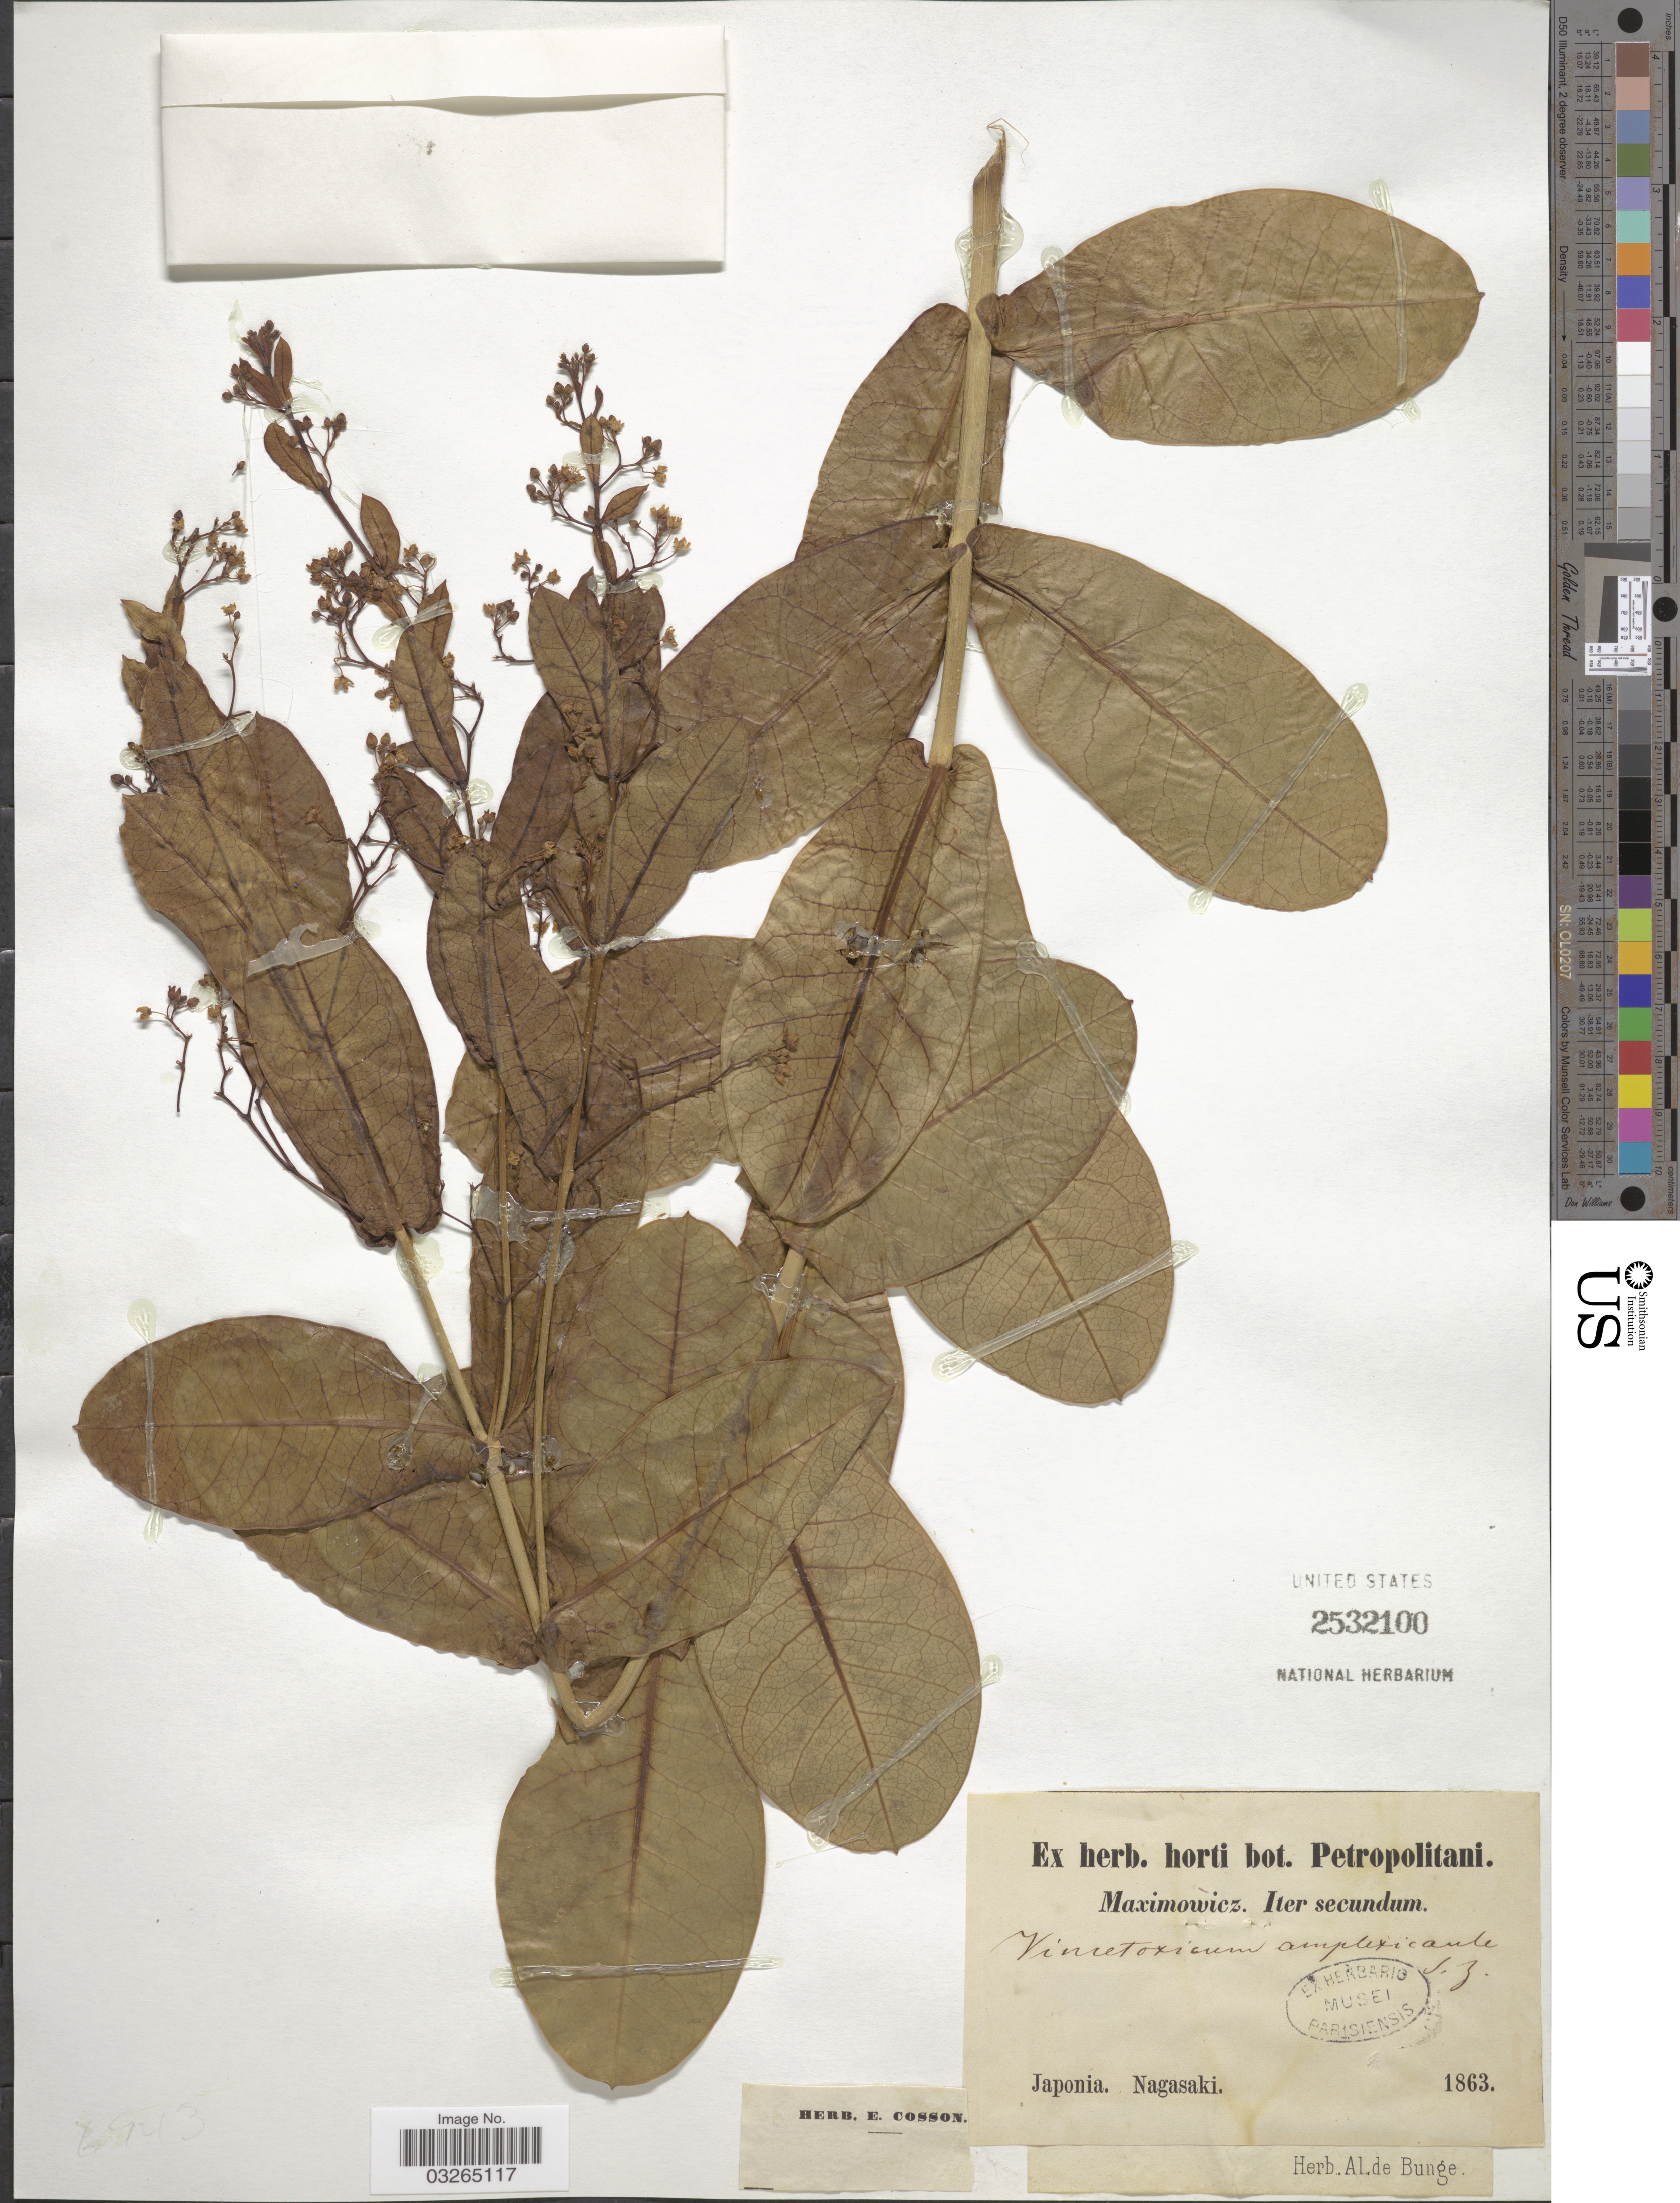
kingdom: Plantae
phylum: Tracheophyta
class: Magnoliopsida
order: Gentianales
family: Apocynaceae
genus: Vincetoxicum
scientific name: Vincetoxicum amplexicaule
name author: Siebold & Zucc.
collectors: -. Maximowicz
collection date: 1863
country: Japan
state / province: Nagasaki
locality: Japonia.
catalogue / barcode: US 2532100